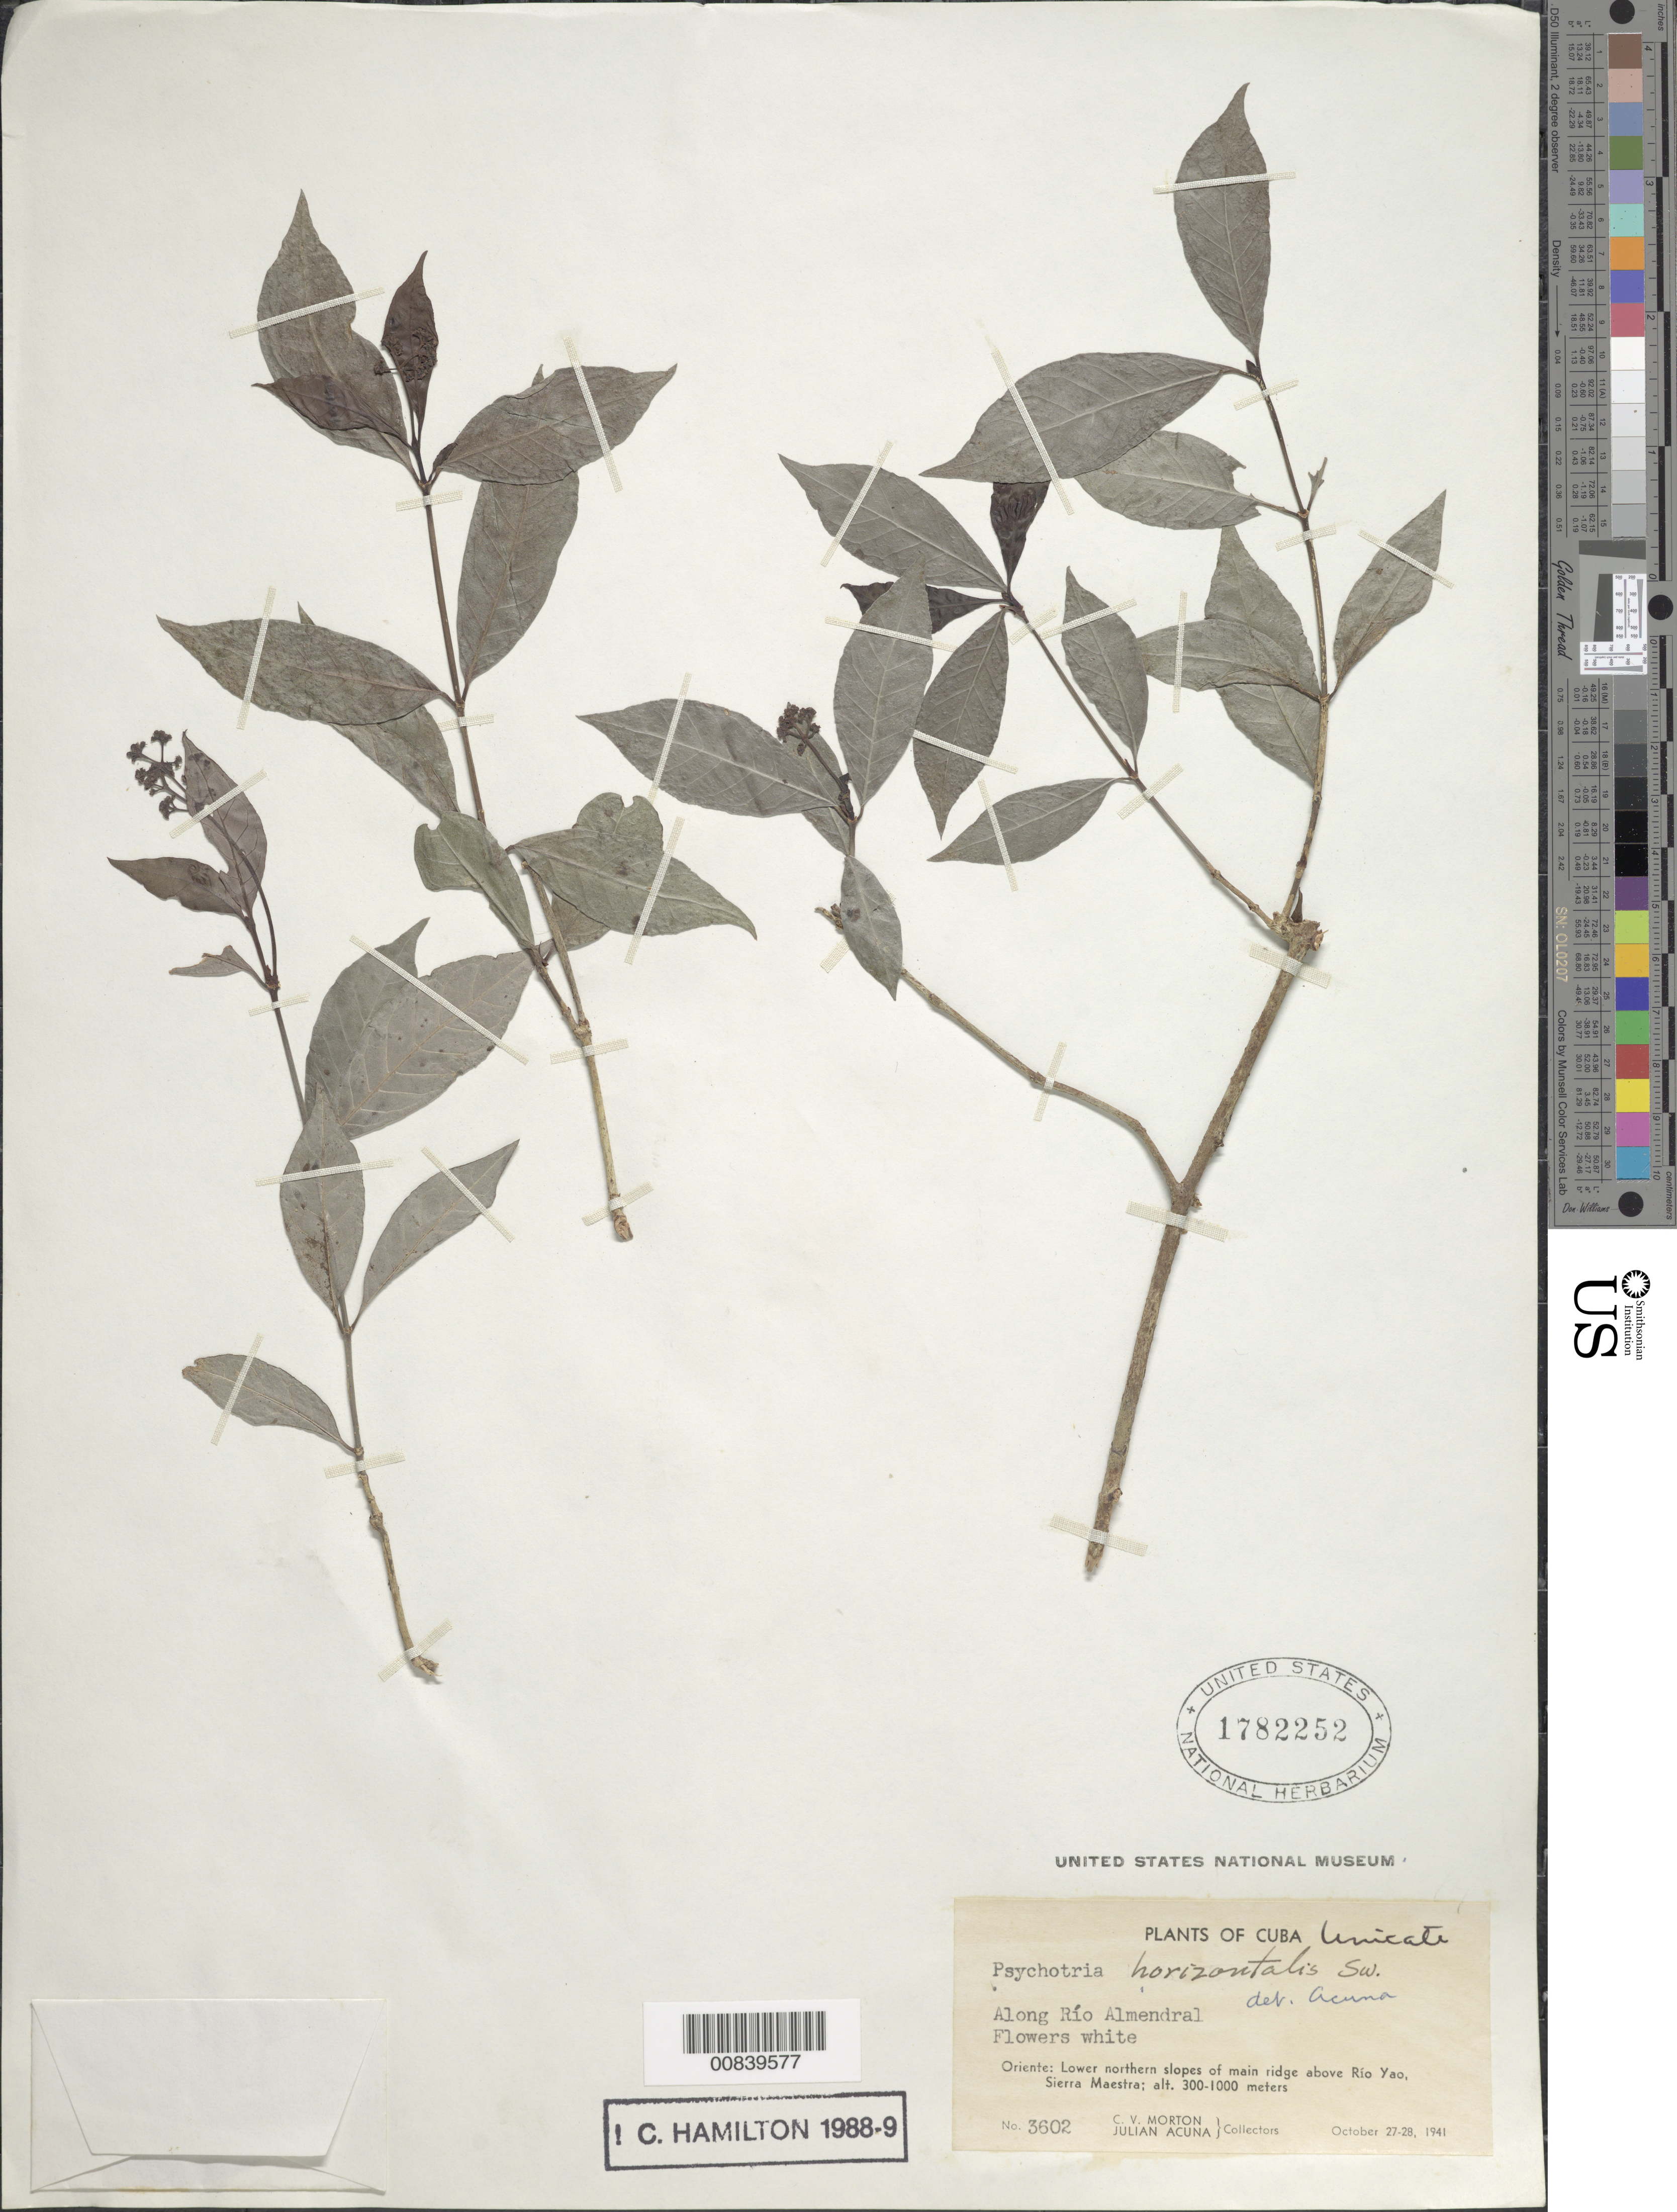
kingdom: Plantae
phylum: Tracheophyta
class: Magnoliopsida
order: Gentianales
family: Rubiaceae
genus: Psychotria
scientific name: Psychotria horizontalis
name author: Sw.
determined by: Acuña, J. B.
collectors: C. V. Morton & J. Acuña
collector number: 3602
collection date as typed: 27 Oct 1941 to 28 Oct 1941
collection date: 1941-10-27/1941-10-28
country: Cuba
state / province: Oriente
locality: Along Río Almendral. Lower northern slopes of main ridge above Río Almendral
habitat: Along river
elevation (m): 300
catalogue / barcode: US 1782252